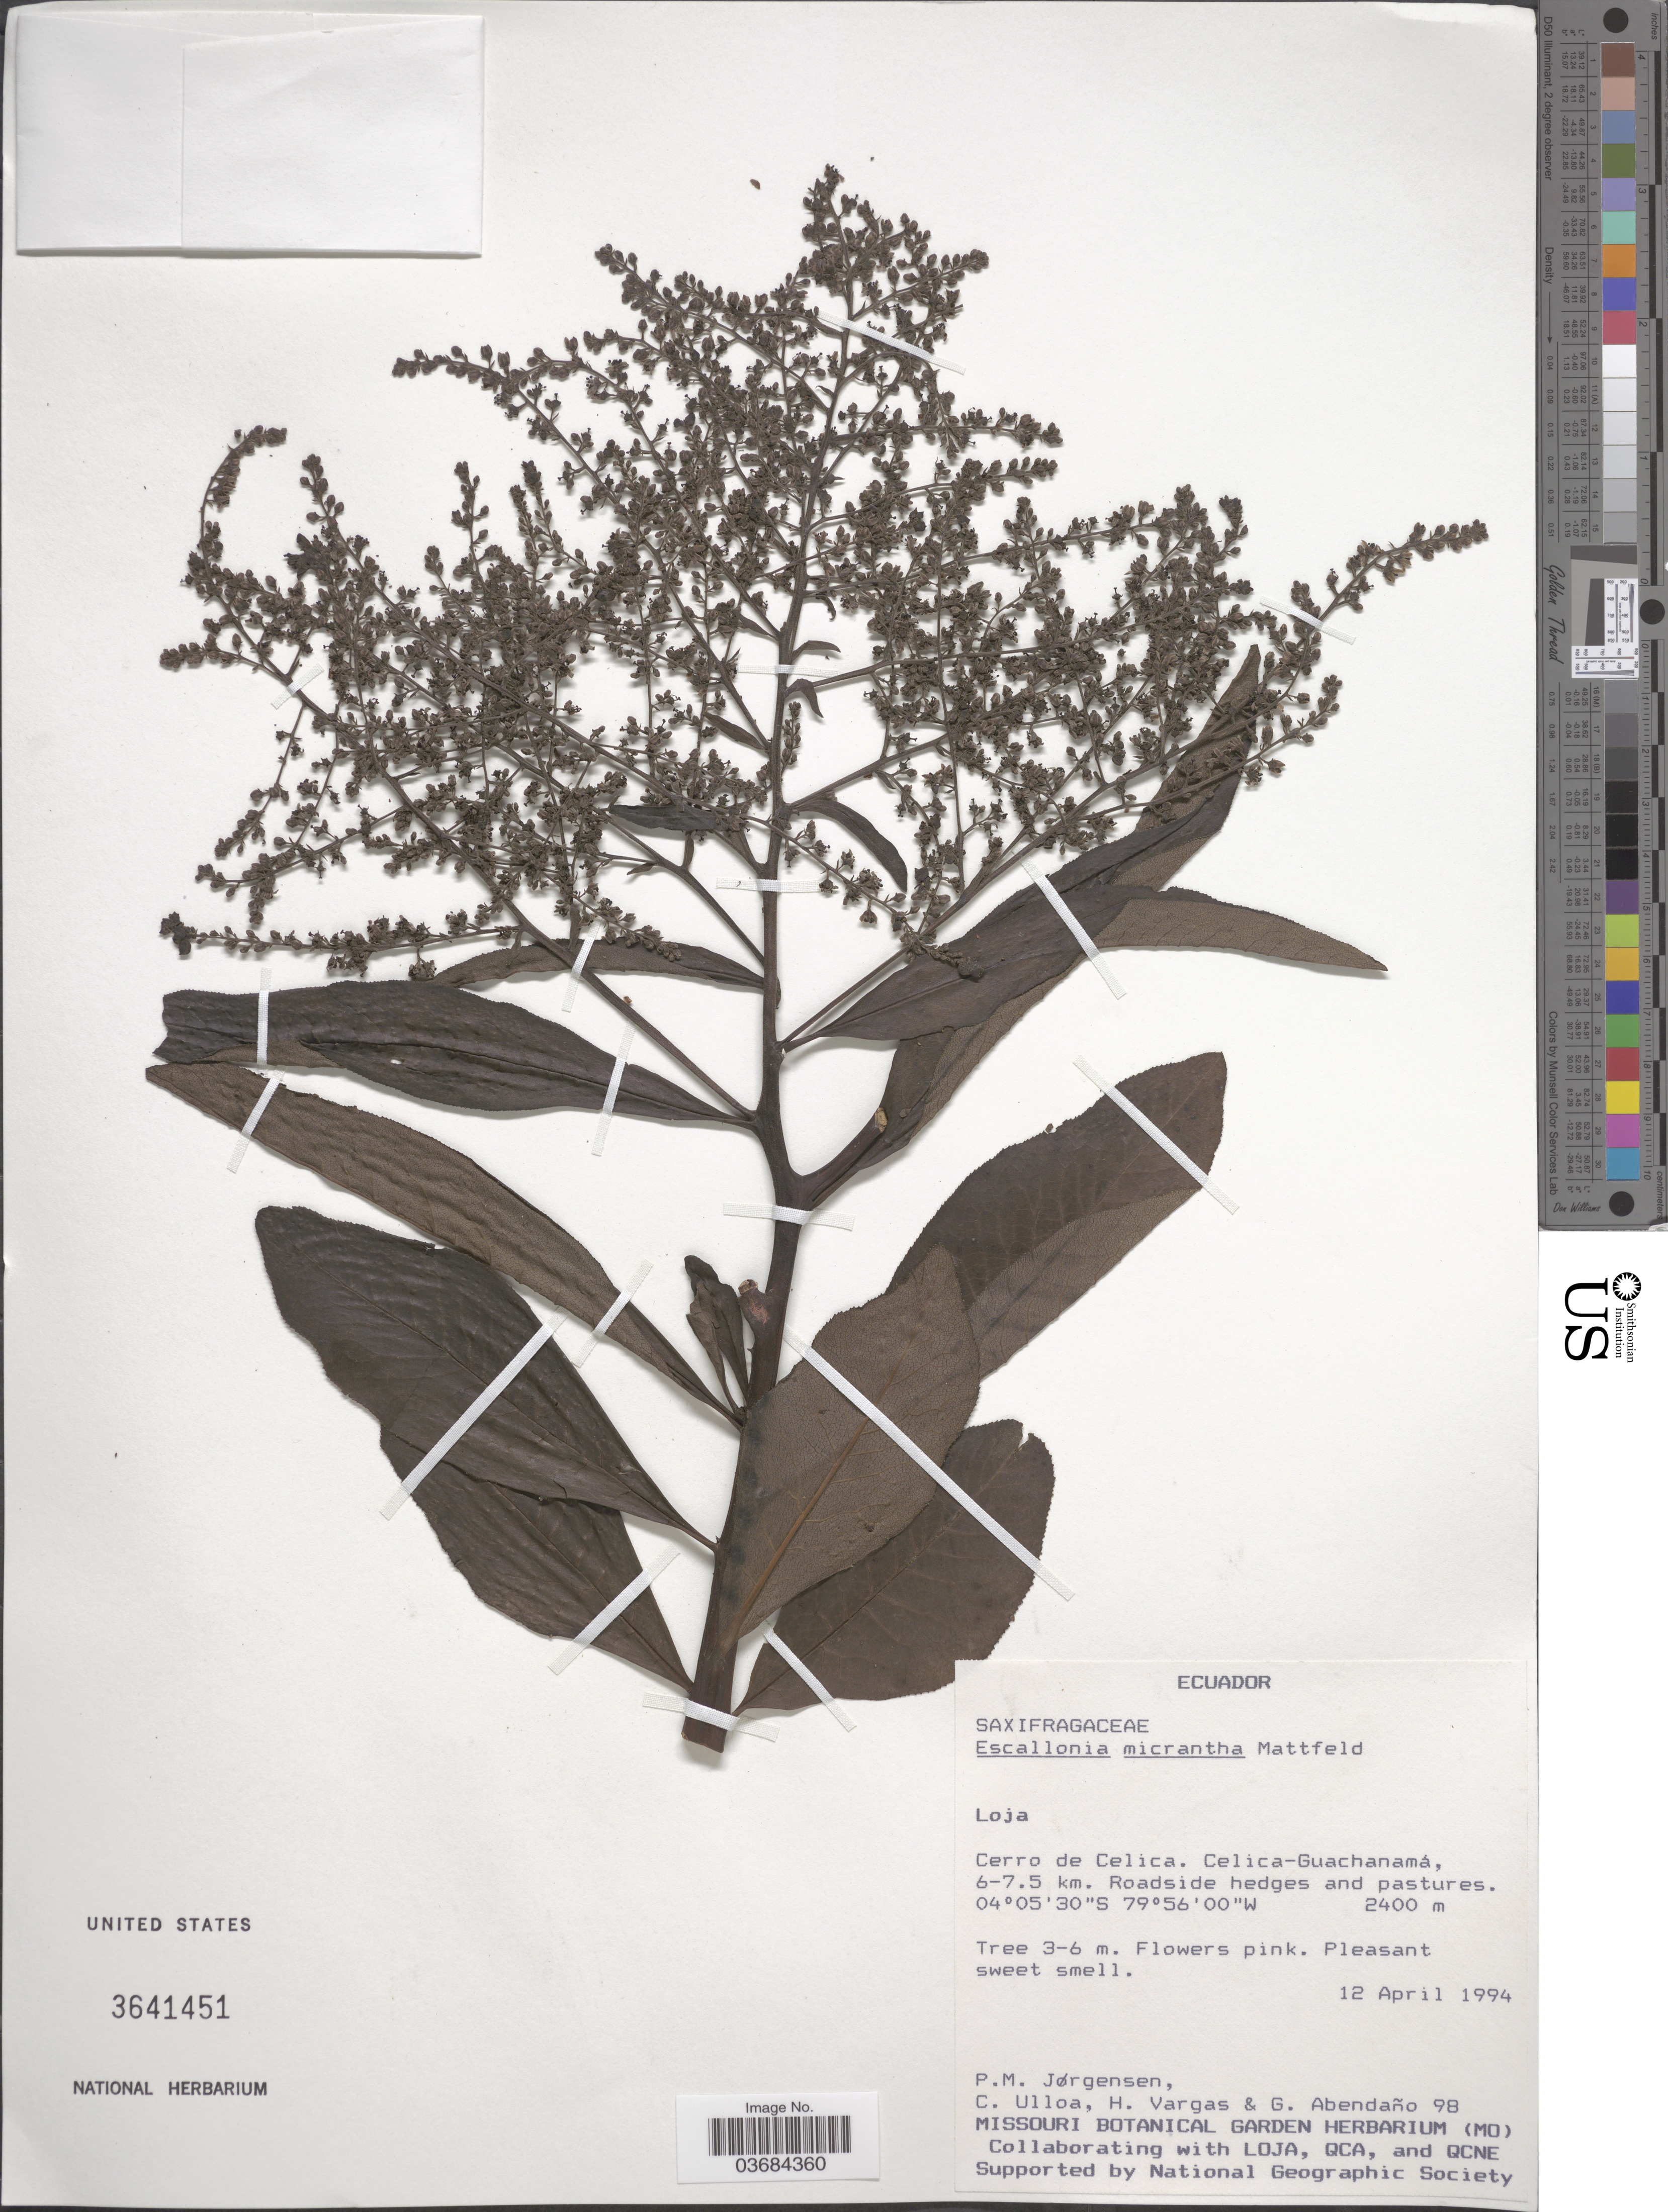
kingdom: Plantae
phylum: Tracheophyta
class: Magnoliopsida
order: Escalloniales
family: Escalloniaceae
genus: Escallonia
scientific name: Escallonia micrantha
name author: Mattf.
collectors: P. Jørgensen, C. Ulloa, H. Vargas & G. Abendaño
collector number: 98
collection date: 1994-04-12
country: Ecuador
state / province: Loja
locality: Cerro de Celica. Celica-Guachanamá, 6-7.5 km. Roadside hedges and pastures.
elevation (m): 2400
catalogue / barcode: US 3641451